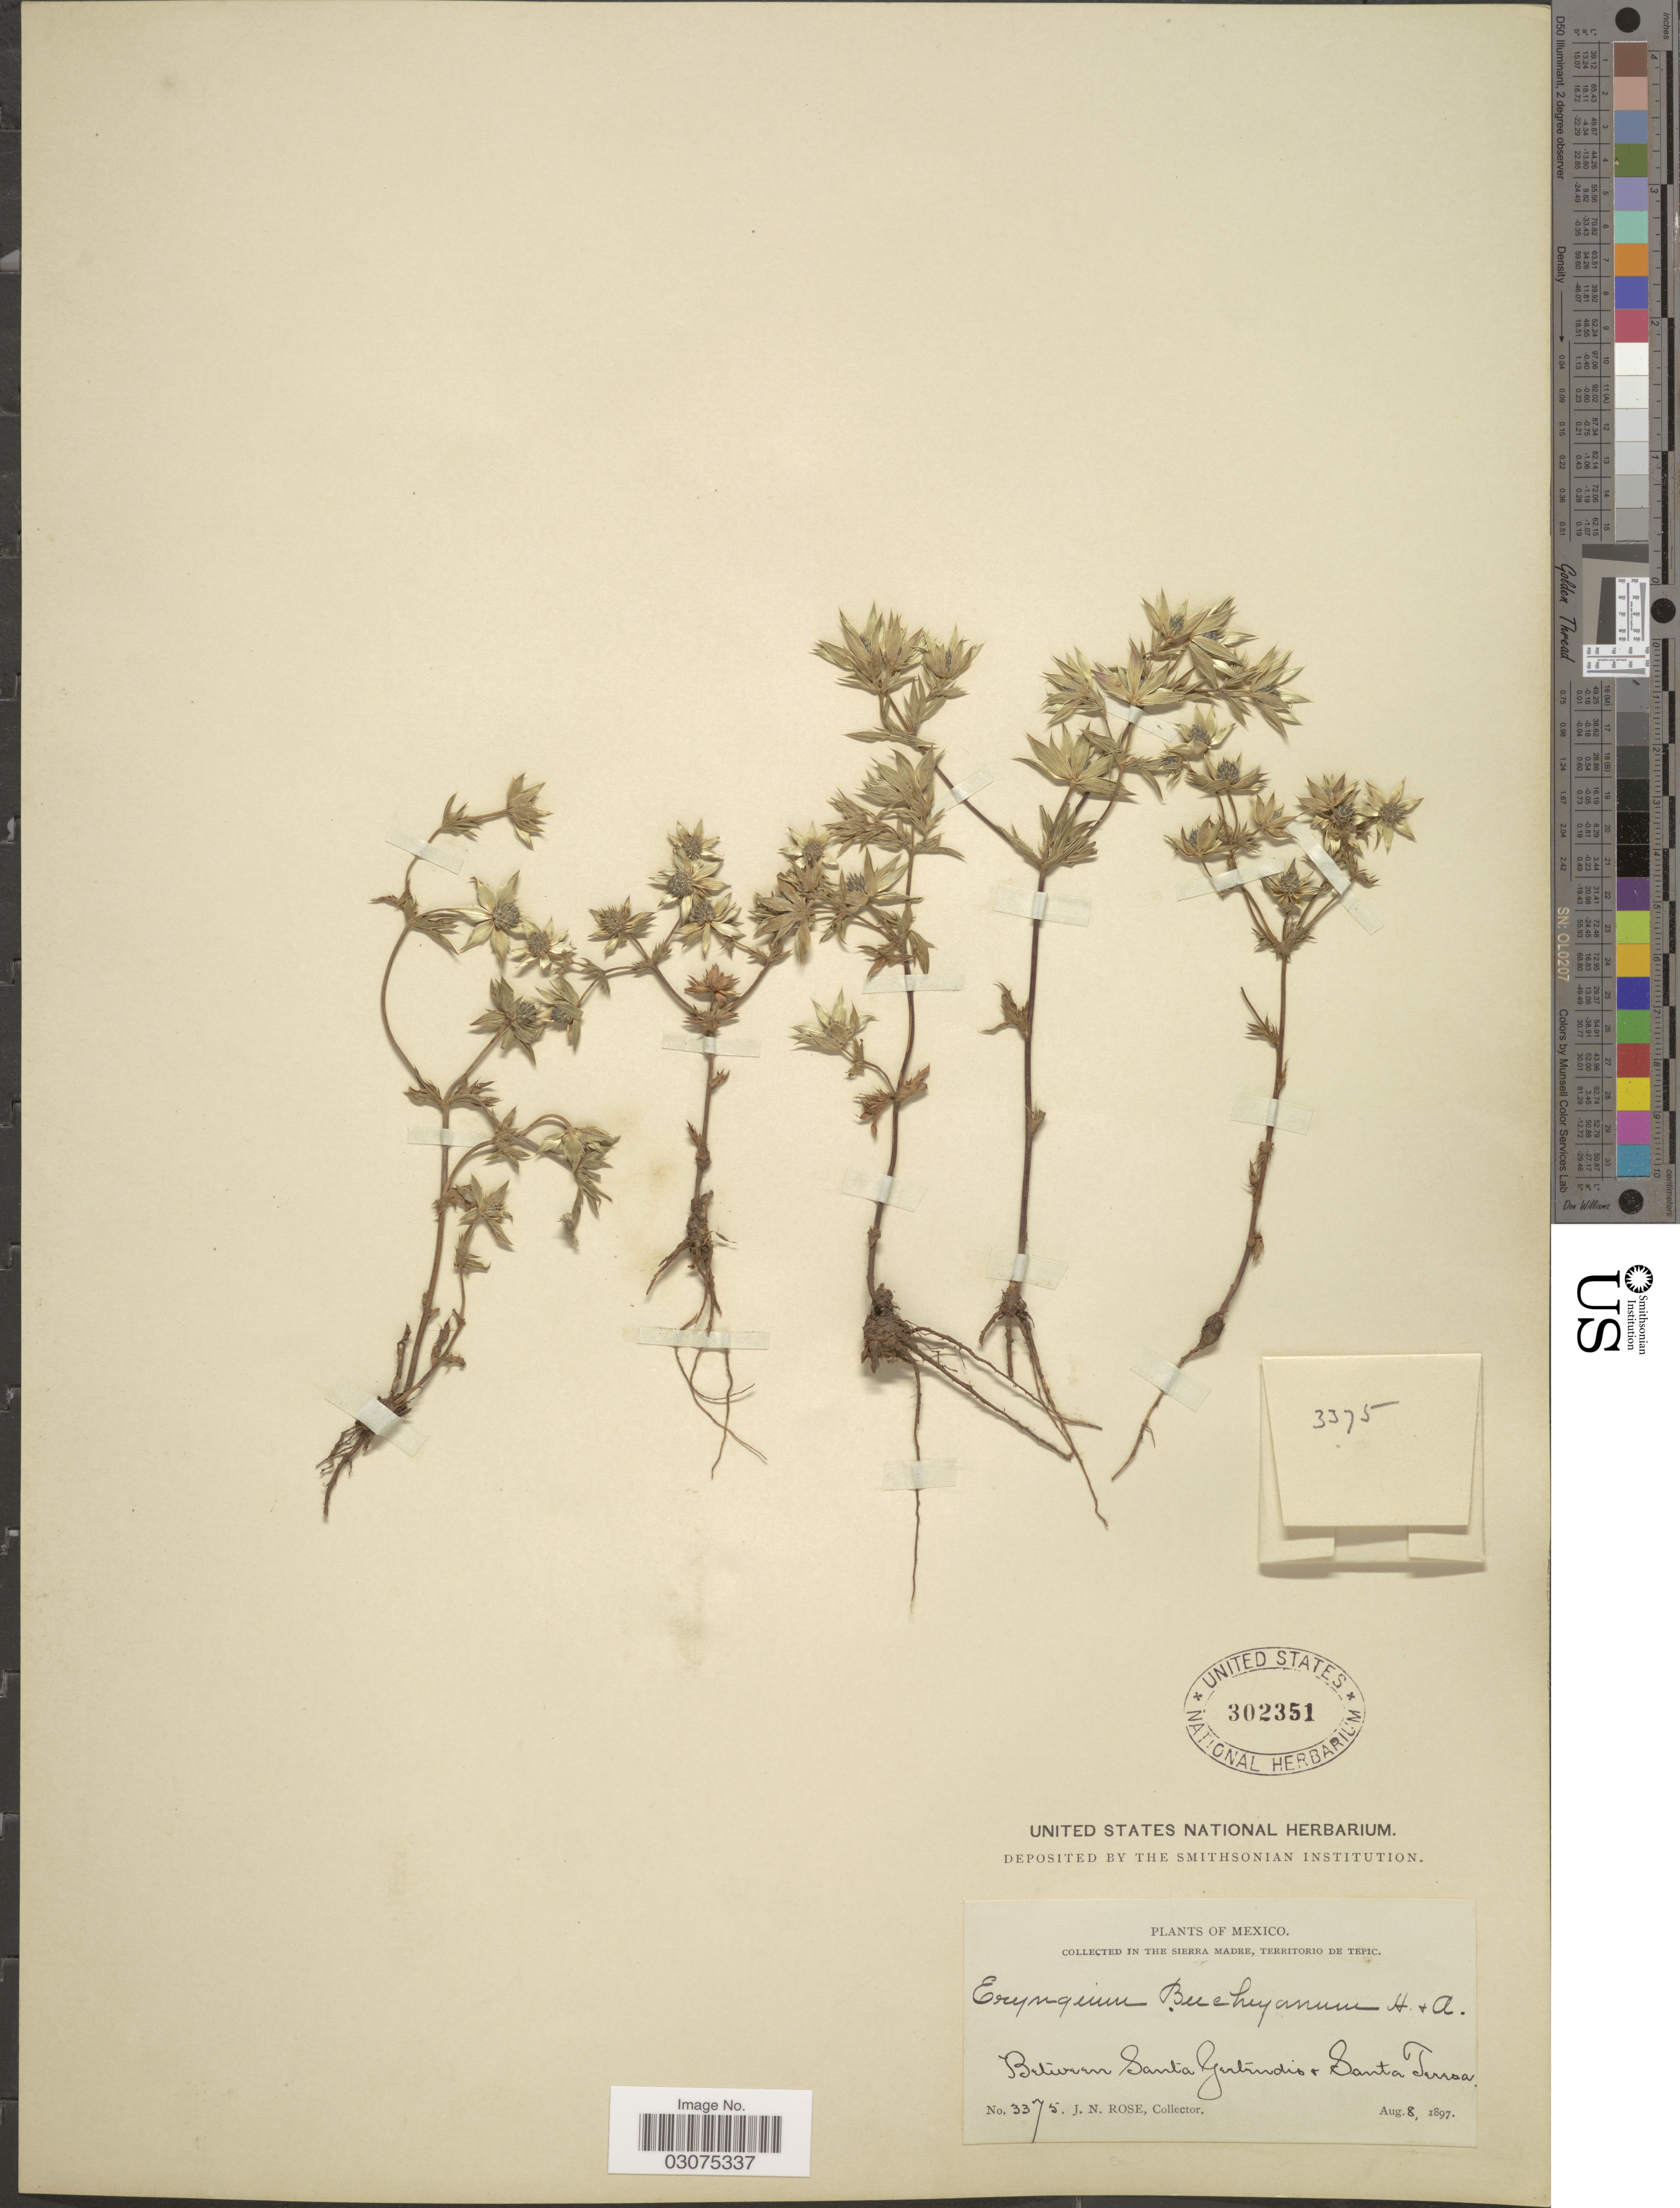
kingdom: Plantae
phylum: Tracheophyta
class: Magnoliopsida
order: Apiales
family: Apiaceae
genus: Eryngium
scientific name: Eryngium beecheyanum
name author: Hook. f. & Arn.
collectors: J. N. Rose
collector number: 3375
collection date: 1897-08-08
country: Mexico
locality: In the Sierra Madre, Territorio de Tepic. Between Santa Gertrudis & Santa Teresa.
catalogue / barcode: US 302351